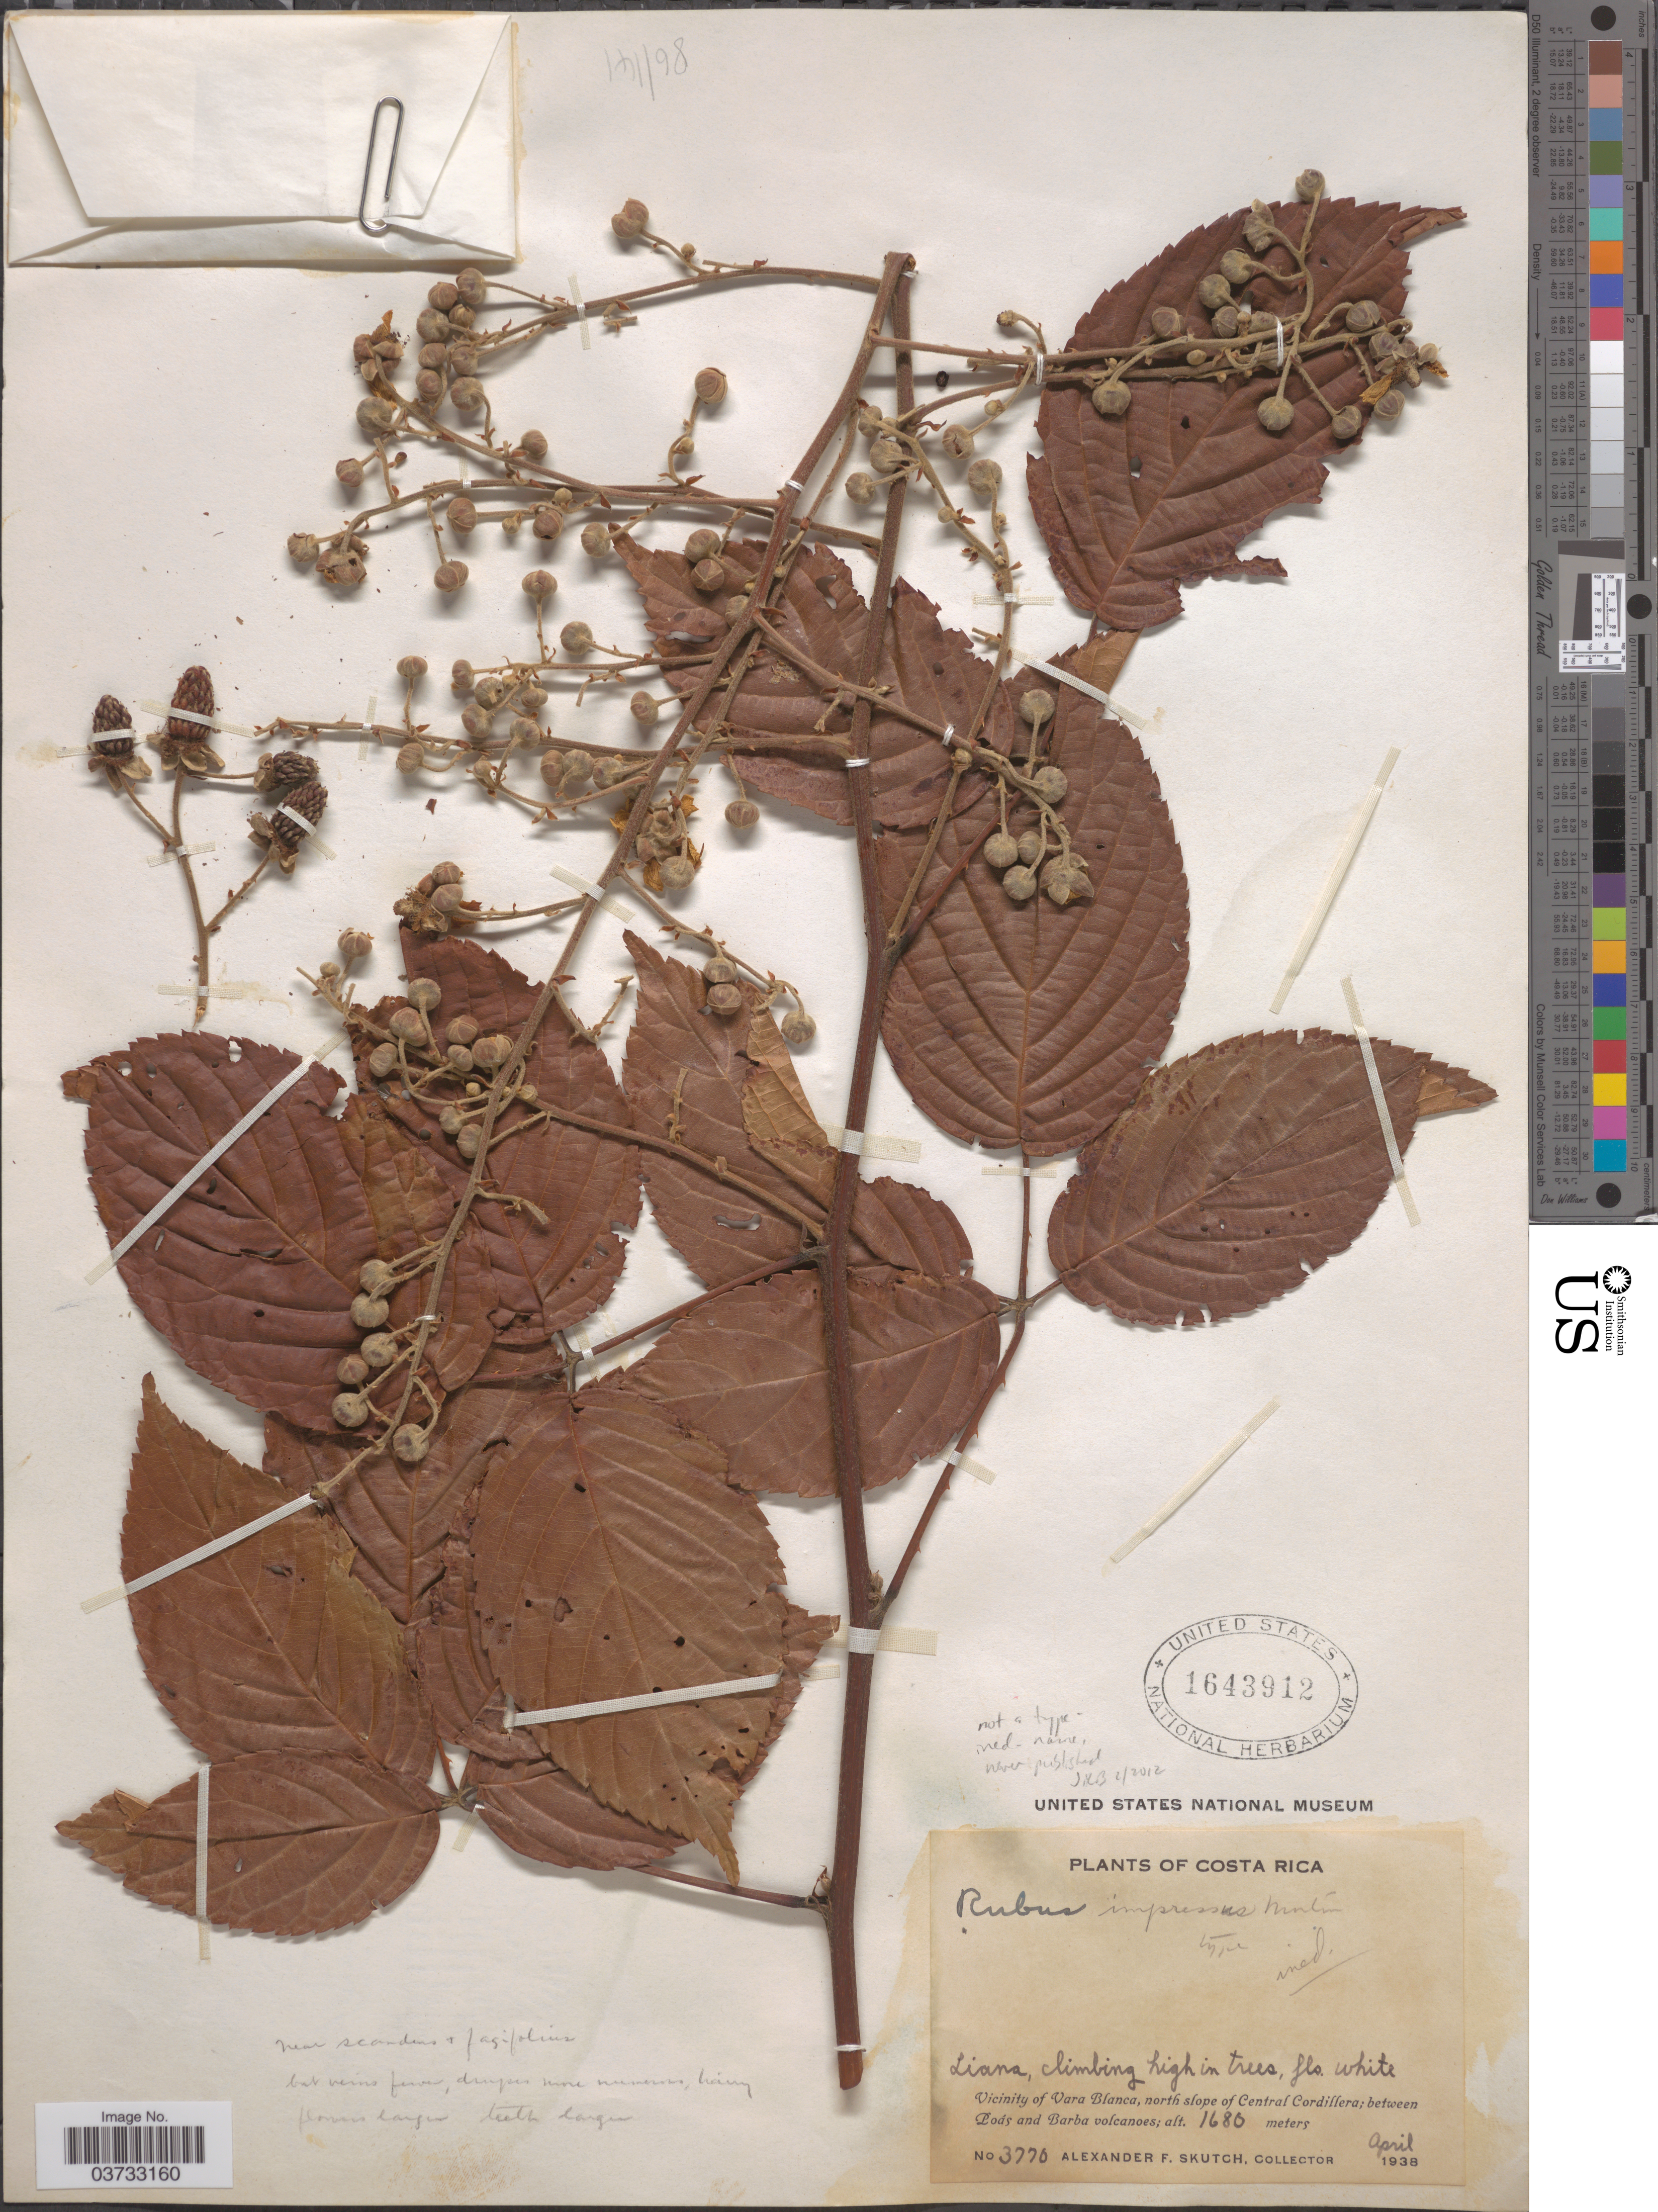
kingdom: Plantae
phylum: Tracheophyta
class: Magnoliopsida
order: Rosales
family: Rosaceae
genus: Rubus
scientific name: Rubus sp.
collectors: A. F. Skutch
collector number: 3770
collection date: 1938-04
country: Costa Rica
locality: Vicinity of Vara Blanca, north slope of Central Cordillera; between Pods and Barba volcanoes.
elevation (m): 1680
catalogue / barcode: US 1643912